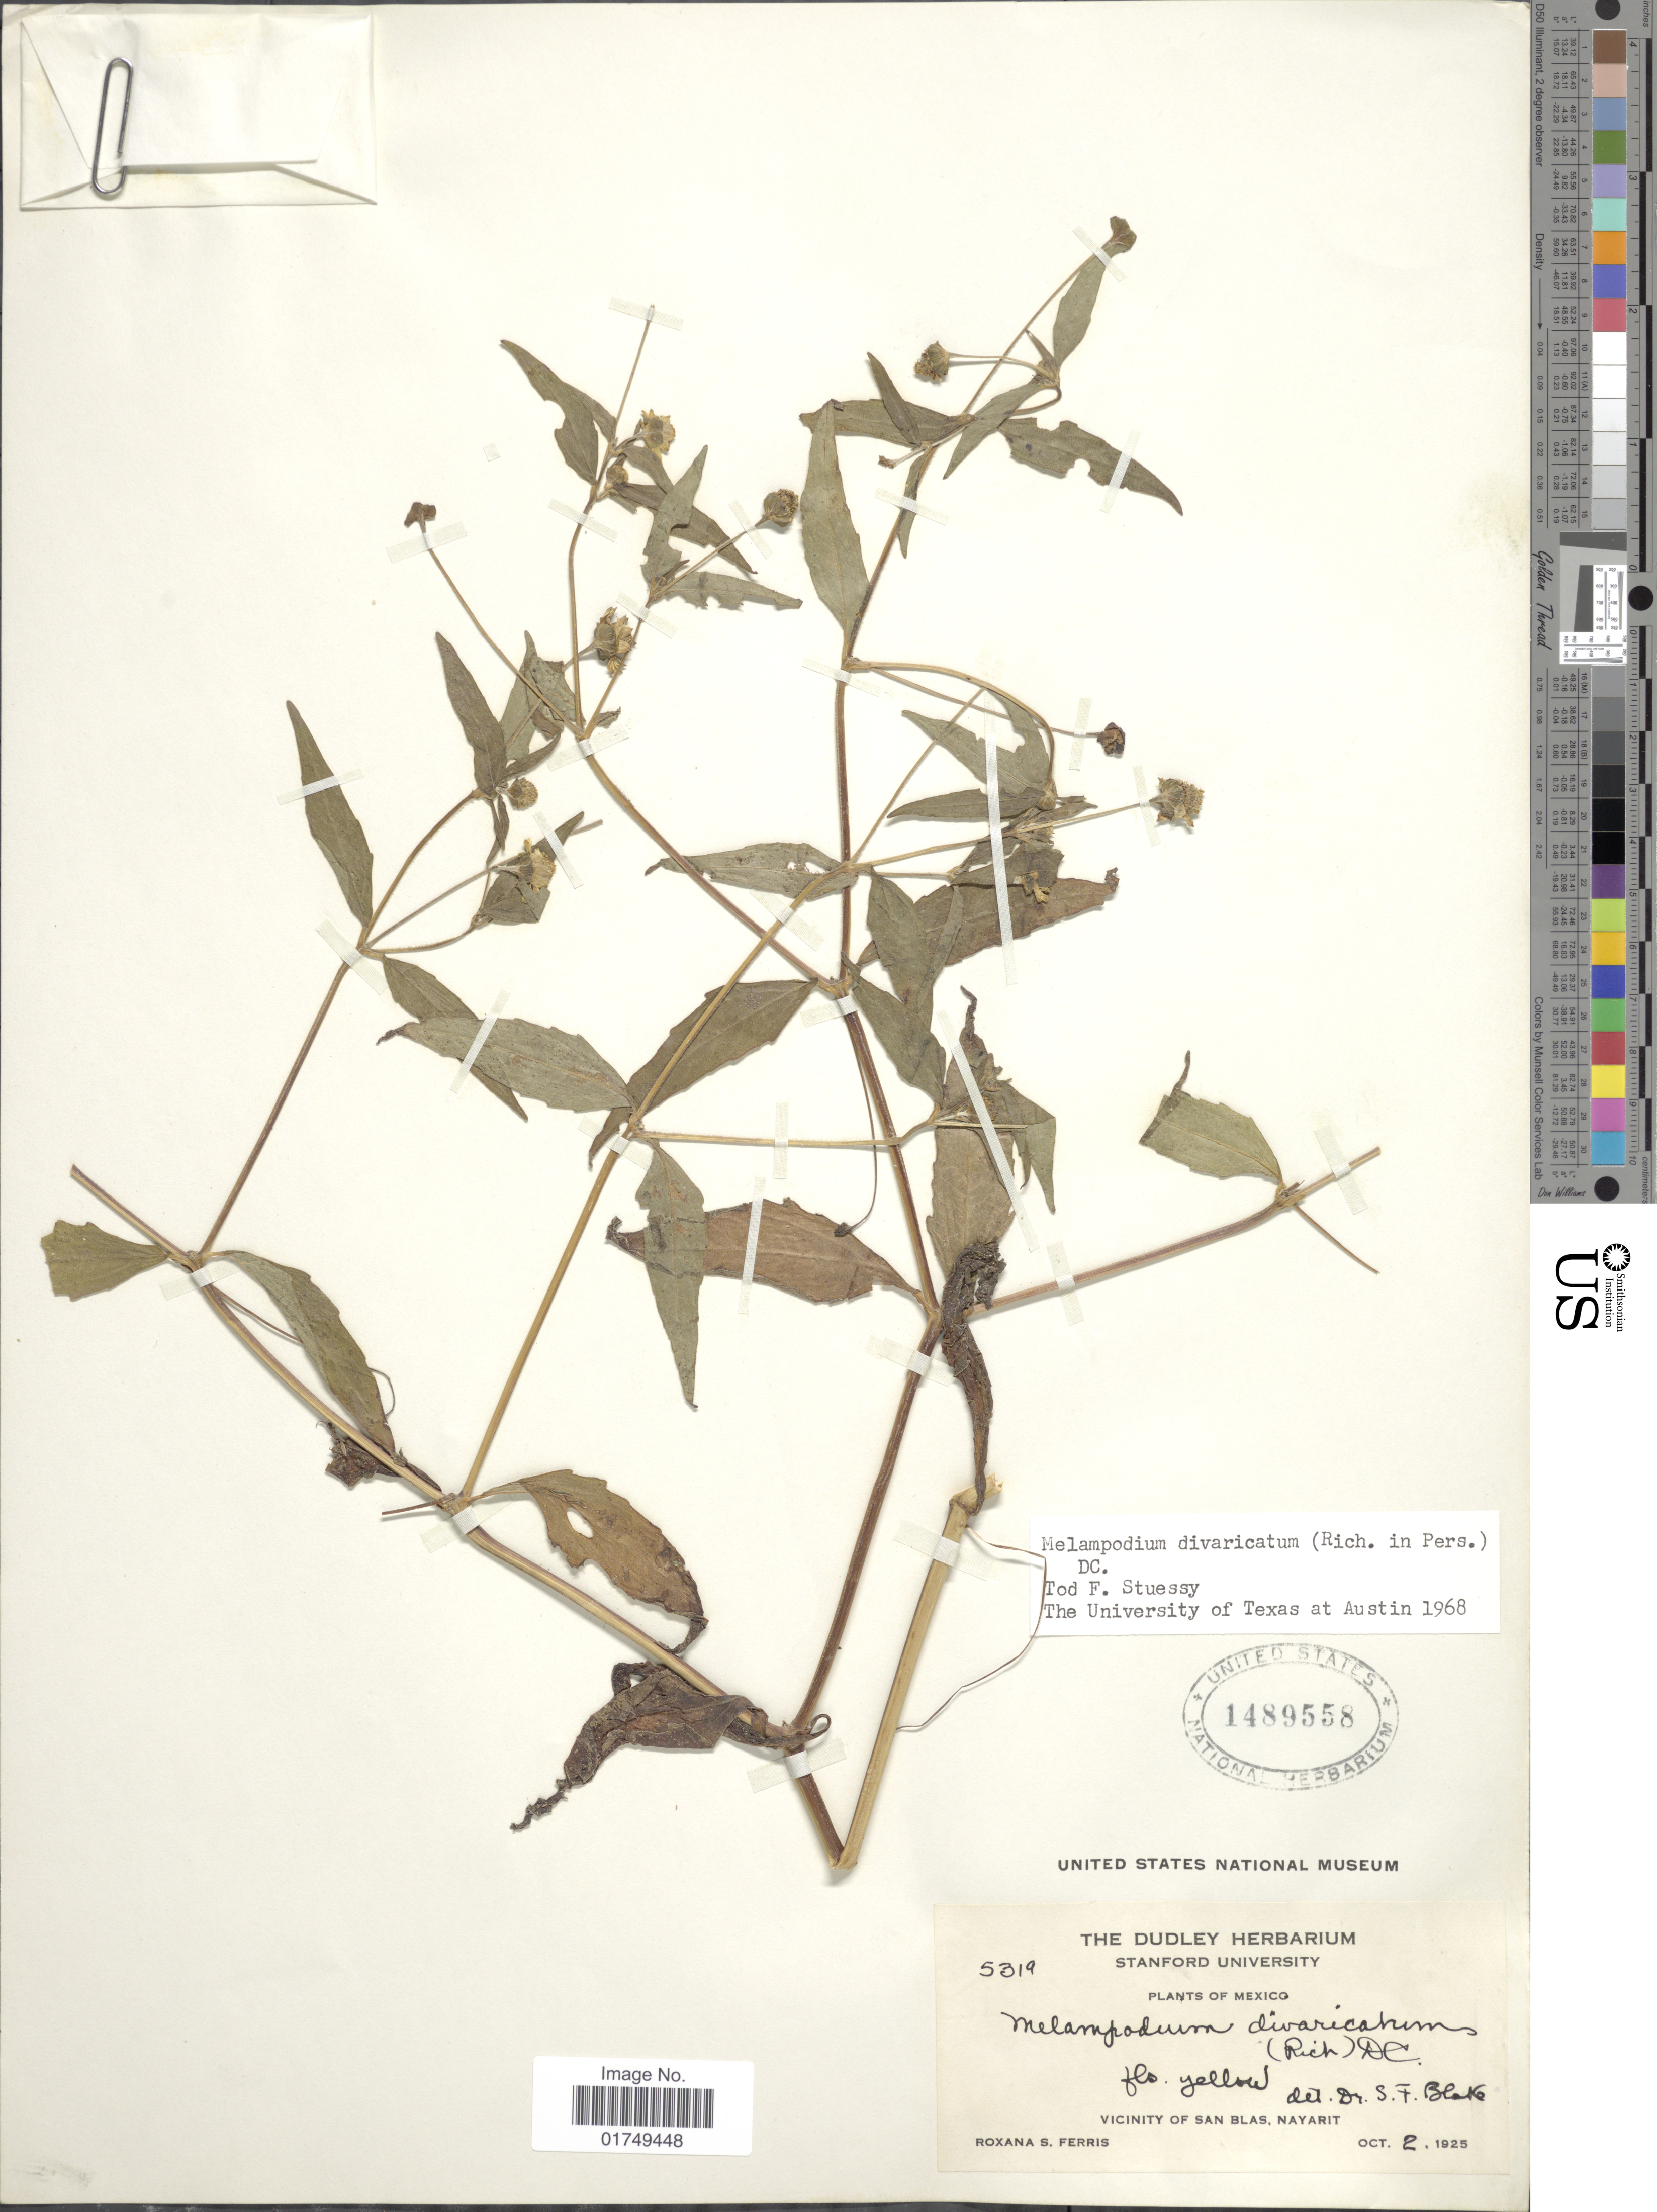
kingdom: Plantae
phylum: Tracheophyta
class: Magnoliopsida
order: Asterales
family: Asteraceae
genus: Melampodium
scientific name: Melampodium divaricatum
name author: (Rich.) DC.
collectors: R. S. Ferris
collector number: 5319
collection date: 1925-10-02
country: Mexico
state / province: Nayarit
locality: Vicinity of San Blas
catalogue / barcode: US 1489558